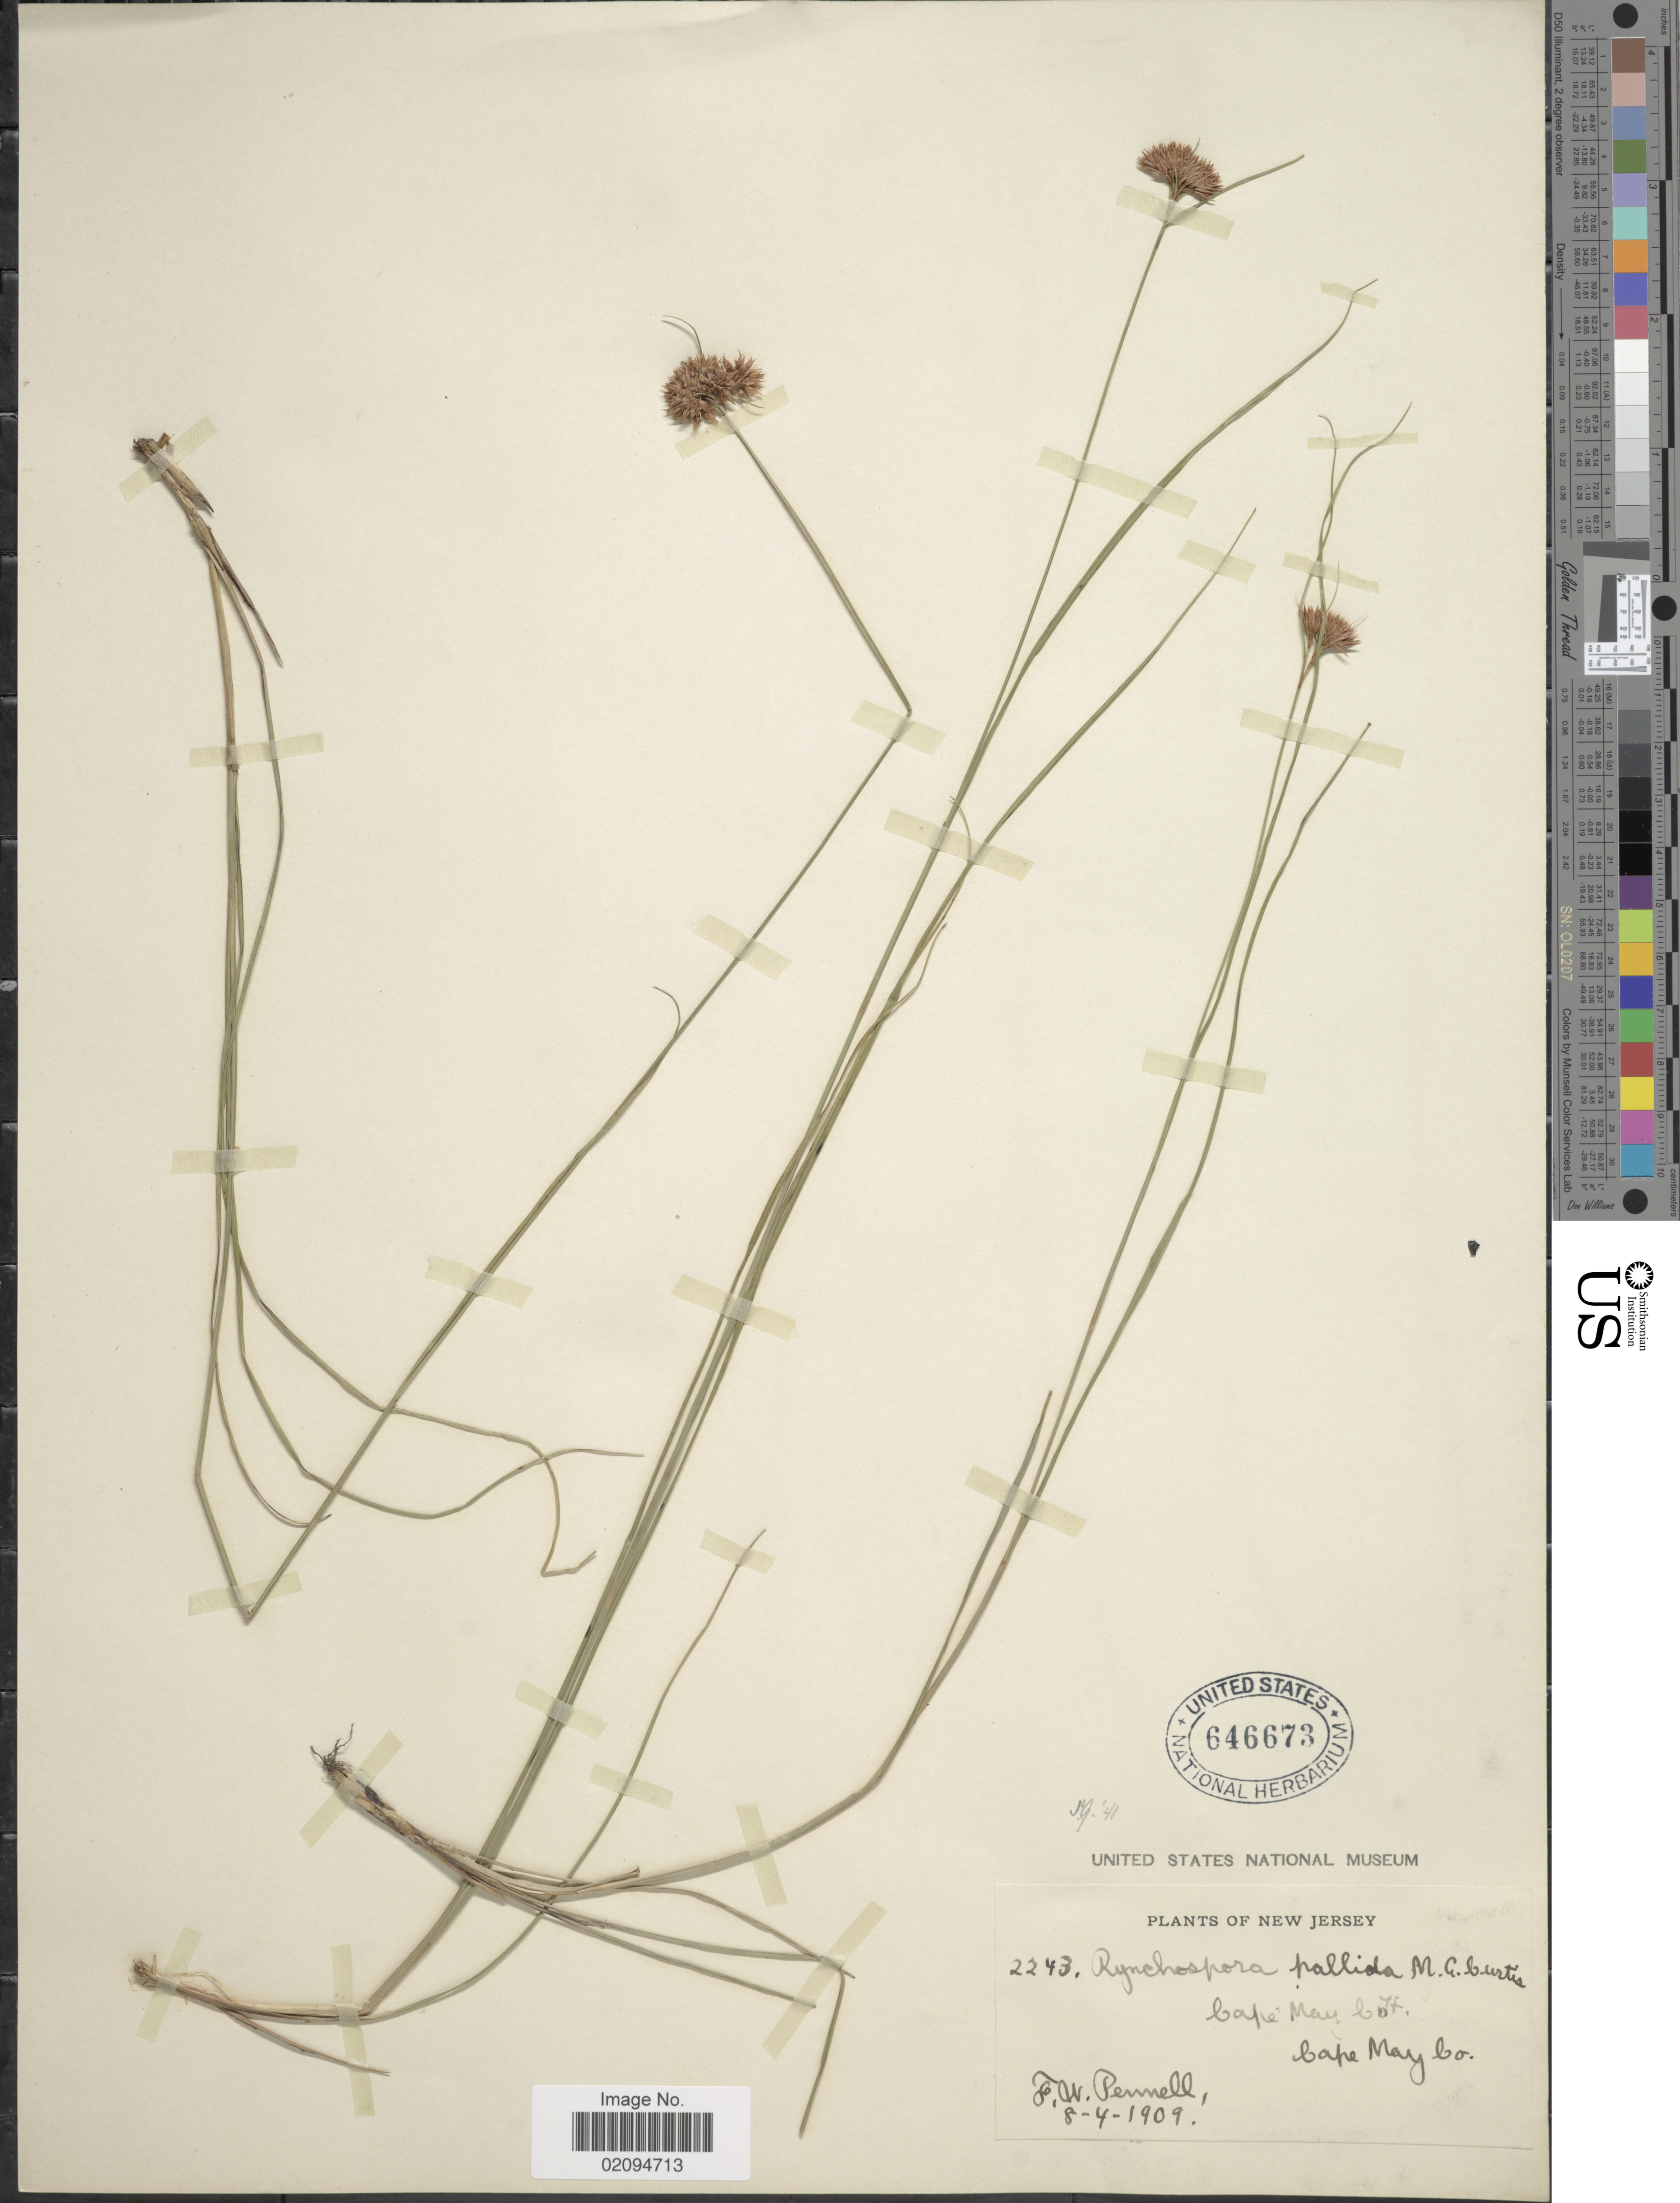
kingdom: Plantae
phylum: Tracheophyta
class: Liliopsida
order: Poales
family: Cyperaceae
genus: Rhynchospora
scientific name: Rhynchospora pallida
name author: M.A. Curtis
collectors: F. W. Pennell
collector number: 2243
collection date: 1909-04-08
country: United States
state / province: New Jersey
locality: Cape May Co.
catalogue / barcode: US 646673